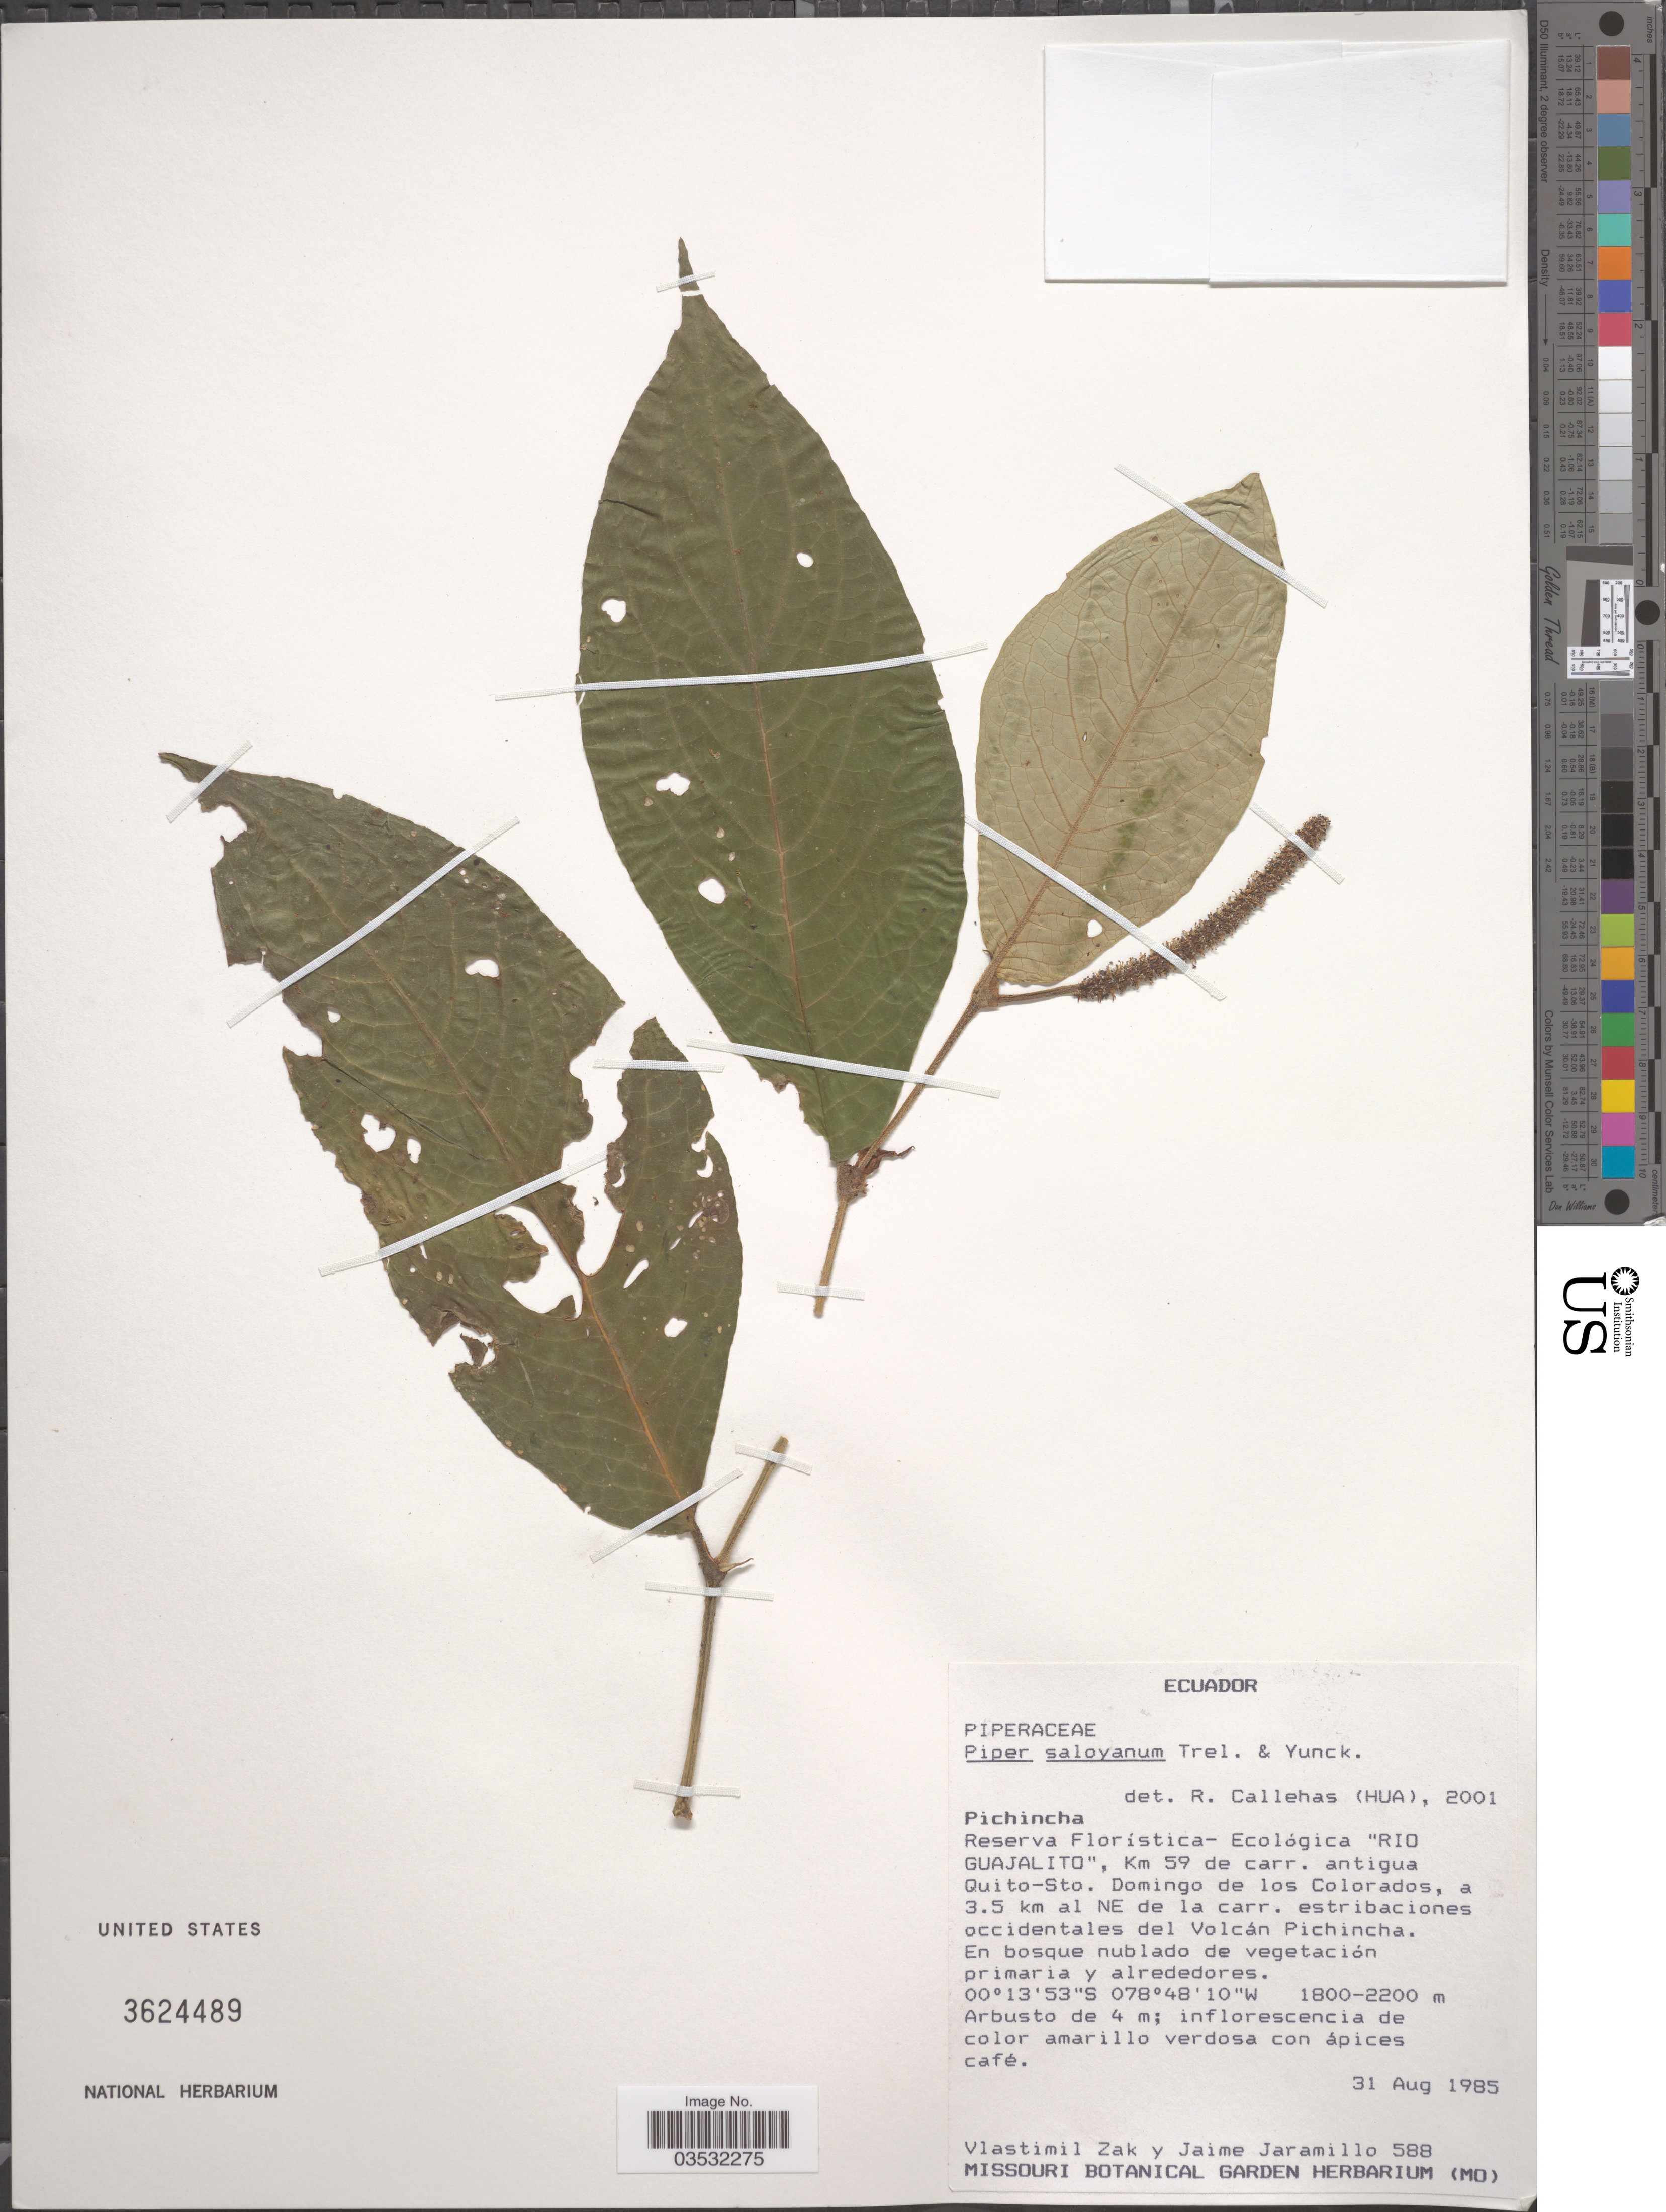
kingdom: Plantae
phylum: Tracheophyta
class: Magnoliopsida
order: Piperales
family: Piperaceae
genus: Piper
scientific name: Piper saloyanum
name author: Trel. & Yunck.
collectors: V. Zak & J. Jaramillo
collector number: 588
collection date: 1985-08-31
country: Ecuador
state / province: Pichincha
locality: Reserva Florística- Ecológica 'Rio Guajalito', Km 59 de carr. antigua Quito-Sto. Domingo de los Colorados, a 3.5 km al NE de la carr. estribaciones occidentales del Volcán Pichincha.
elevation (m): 1800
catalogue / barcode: US 3624489